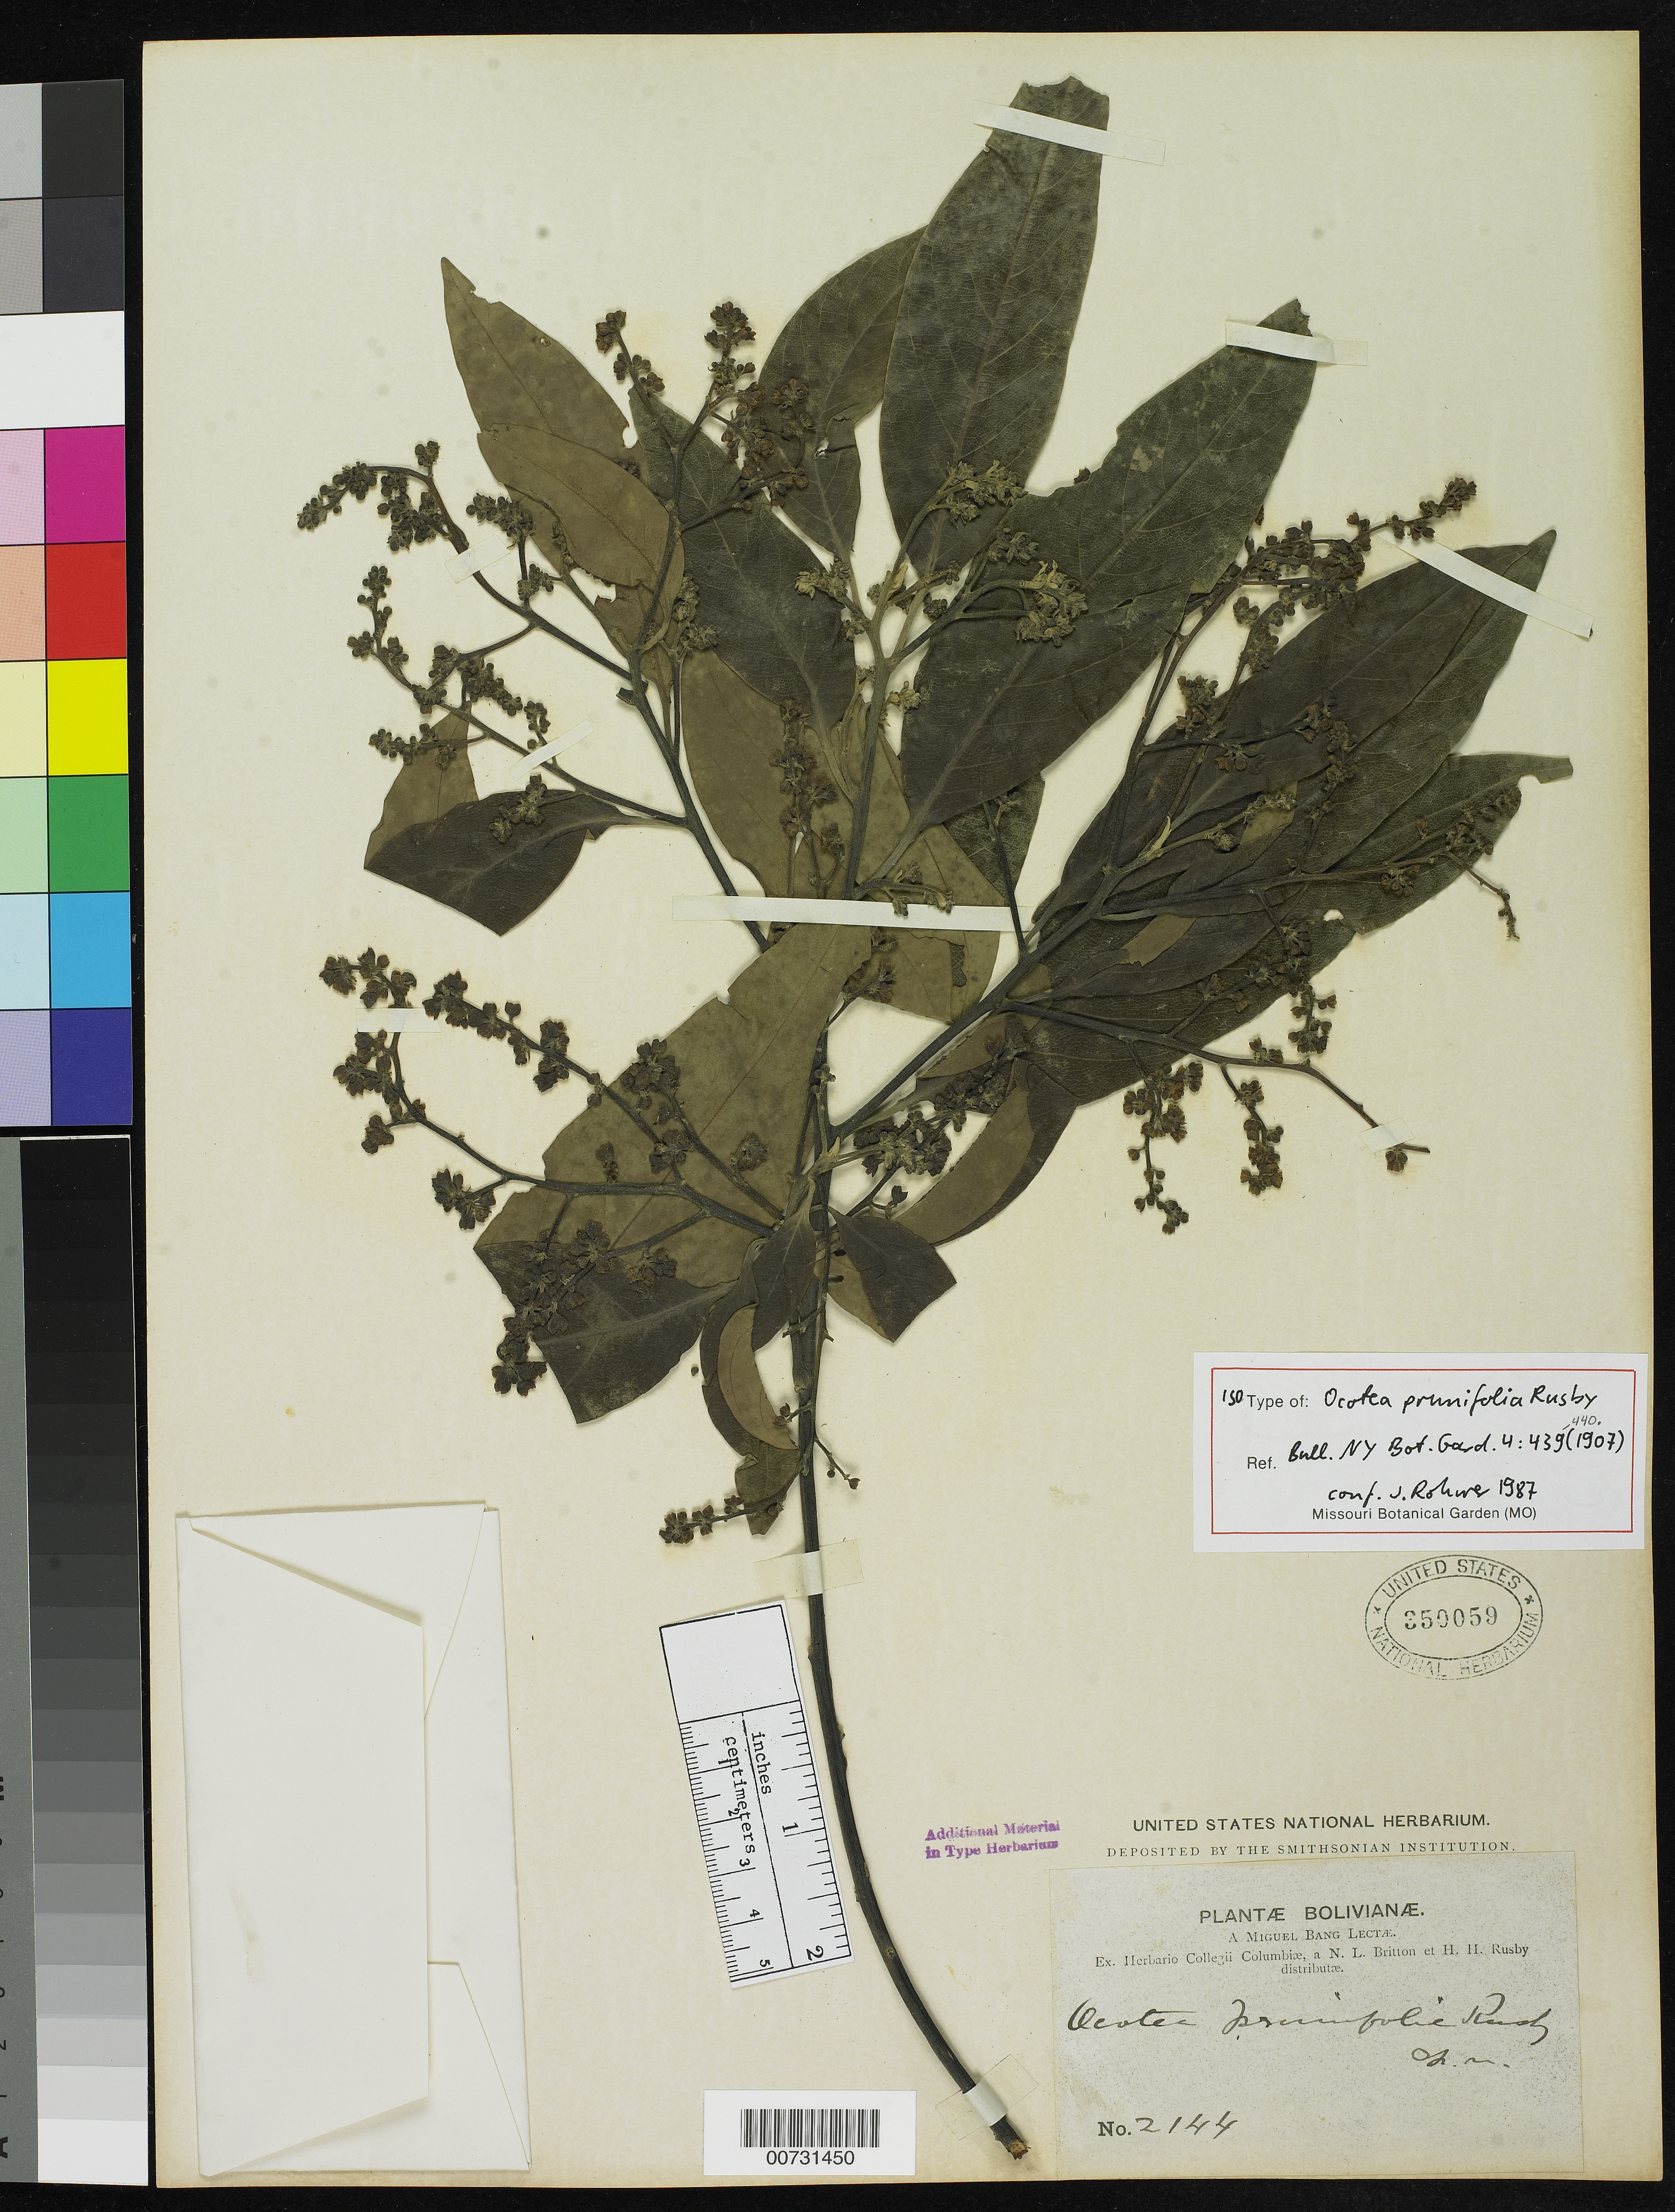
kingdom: Plantae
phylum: Tracheophyta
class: Magnoliopsida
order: Laurales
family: Lauraceae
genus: Ocotea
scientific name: Ocotea prunifolia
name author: Rusby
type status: Isotype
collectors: M. Bang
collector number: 2144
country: Bolivia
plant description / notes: This US sheet without locality, date, etc.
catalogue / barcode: US 350059